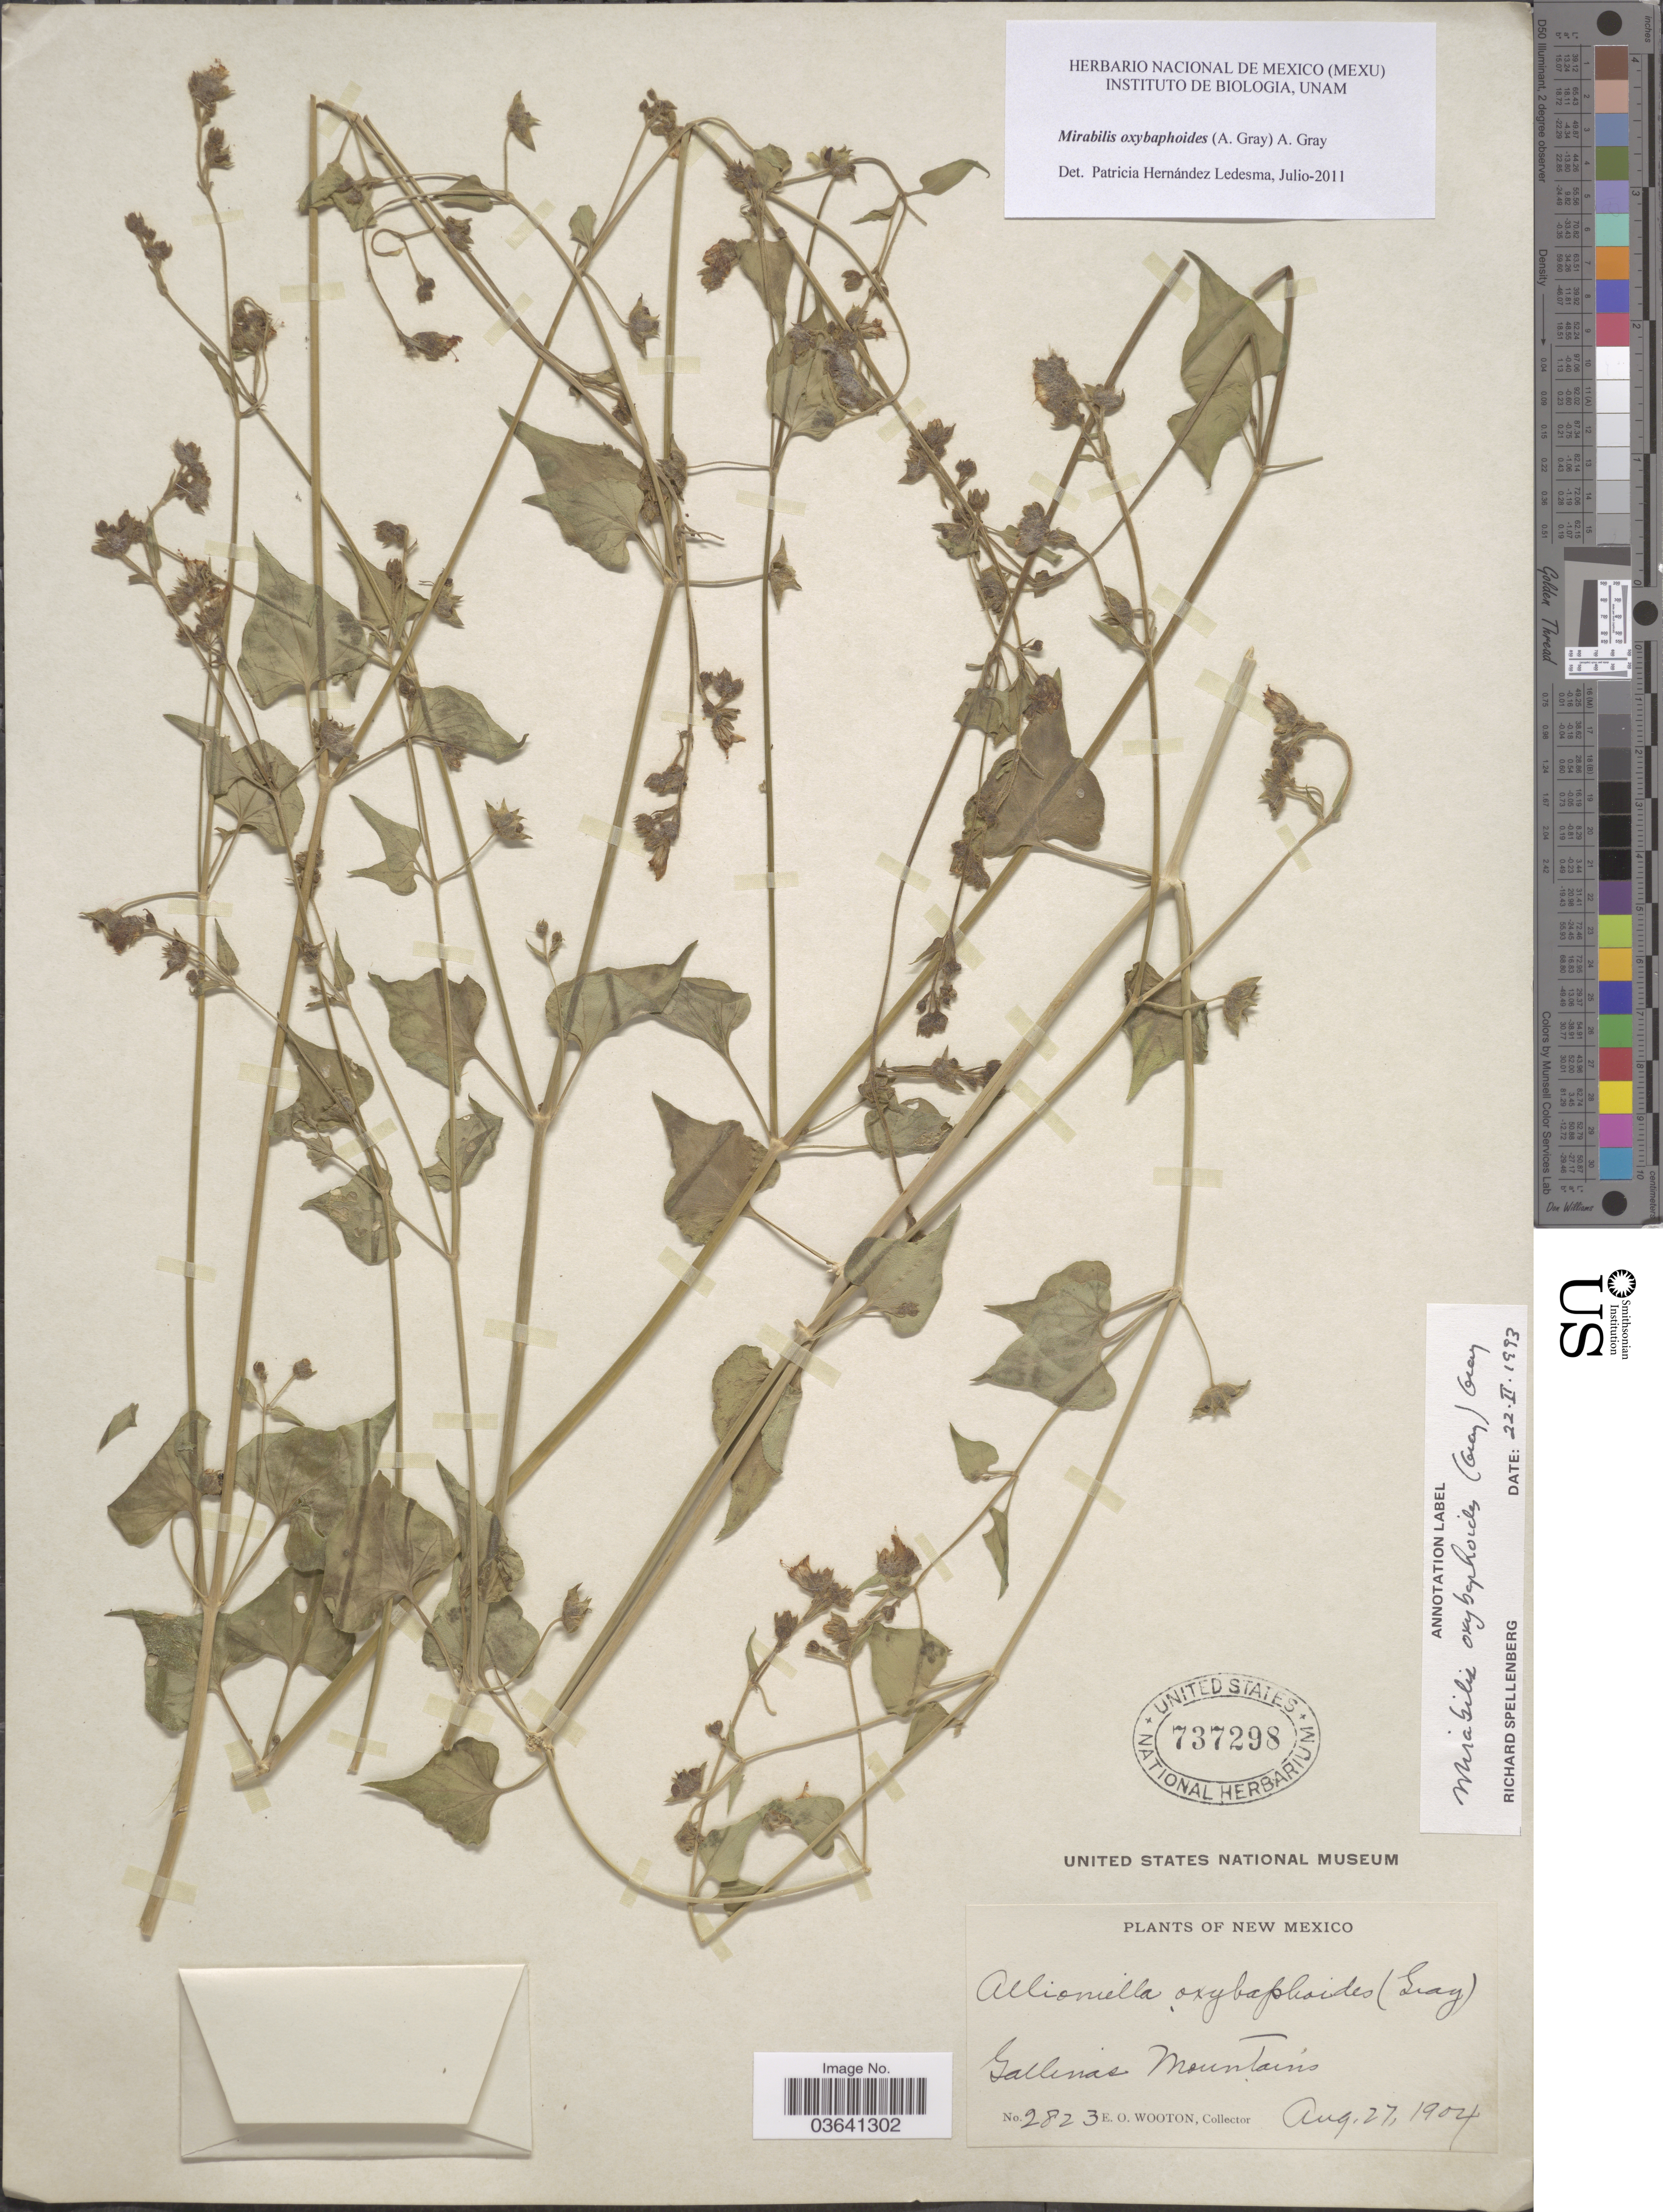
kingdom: Plantae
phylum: Tracheophyta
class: Magnoliopsida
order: Caryophyllales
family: Nyctaginaceae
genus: Mirabilis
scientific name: Mirabilis oxybaphoides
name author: (A. Gray) A. Gray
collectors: E. O. Wooton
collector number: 2823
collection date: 1904-08-27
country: United States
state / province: New Mexico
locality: Gallinas Mountains.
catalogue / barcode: US 737298